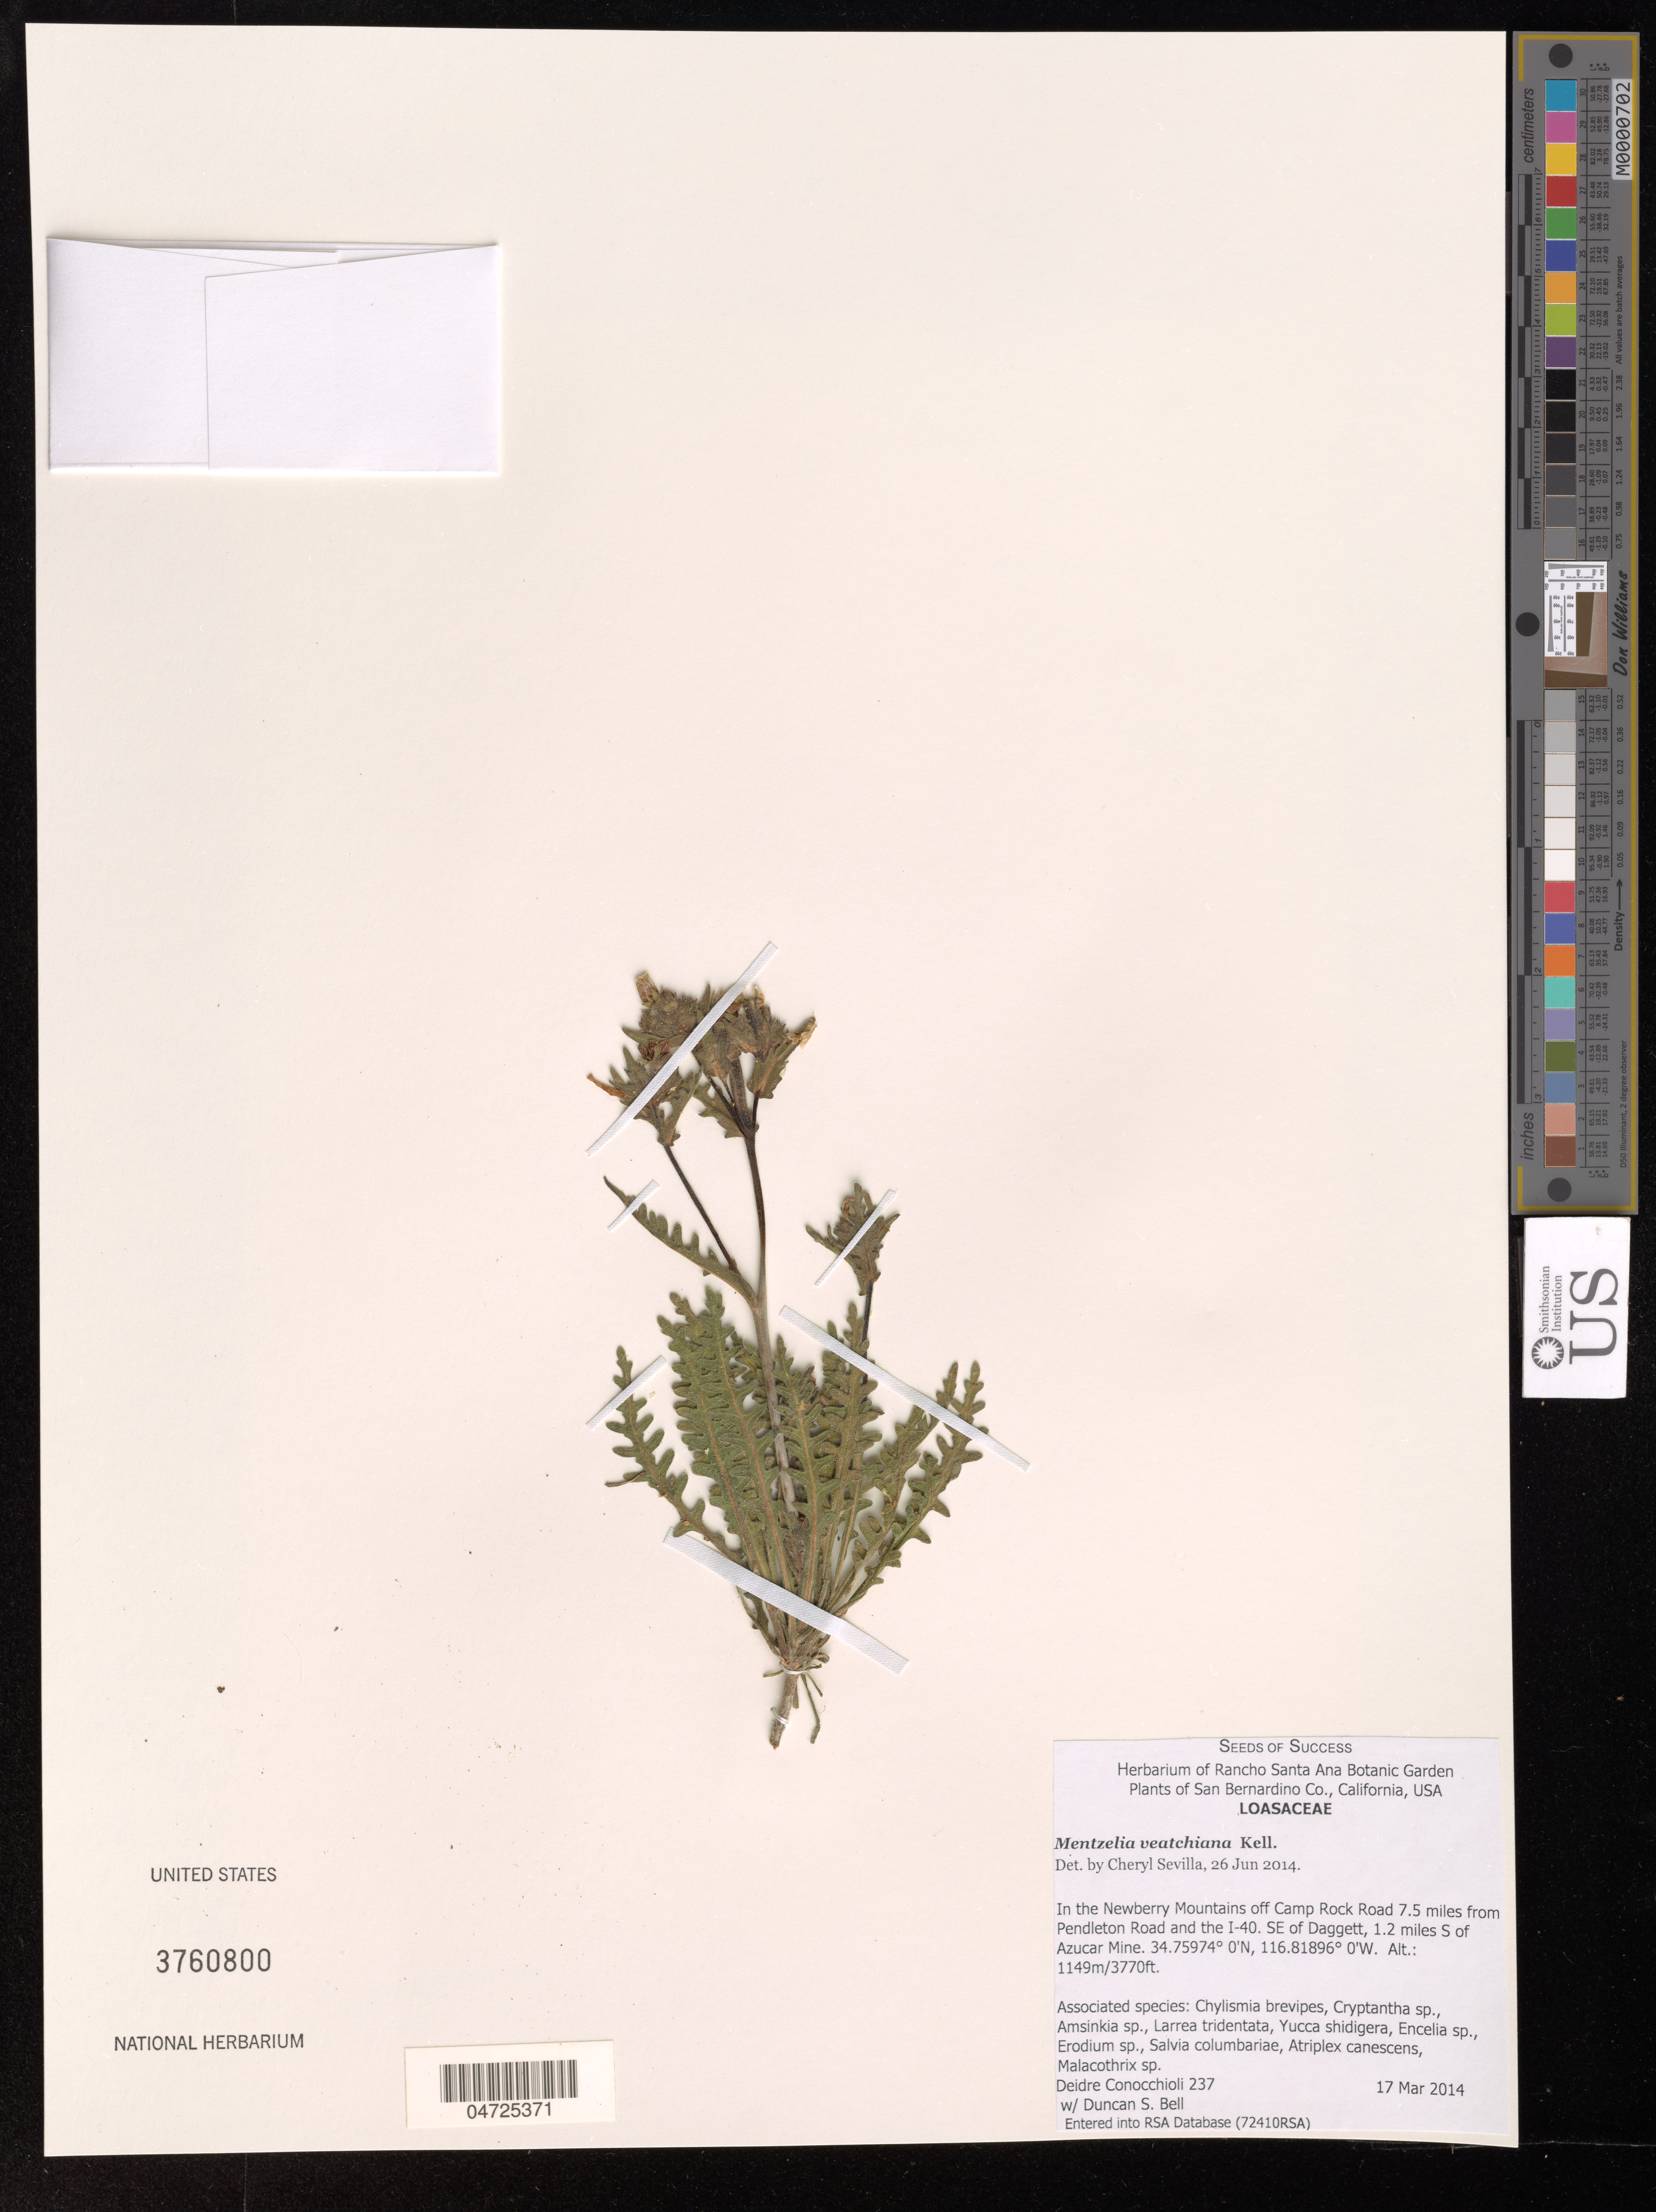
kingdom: Plantae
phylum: Tracheophyta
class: Magnoliopsida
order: Cornales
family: Loasaceae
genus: Mentzelia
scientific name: Mentzelia veatchiana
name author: Kellogg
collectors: D. Conocchioli & D. S. Bell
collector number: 237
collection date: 2014-03-17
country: United States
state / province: California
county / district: San Bernardino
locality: San Bernardino Co. In the Newberry Mountains off Camp Rock Road 7.5 miles from Pendleton Road and the I-40. SE of Daggett, 1.2 miles S of Azucar Mine.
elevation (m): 1149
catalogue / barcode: US 3760800